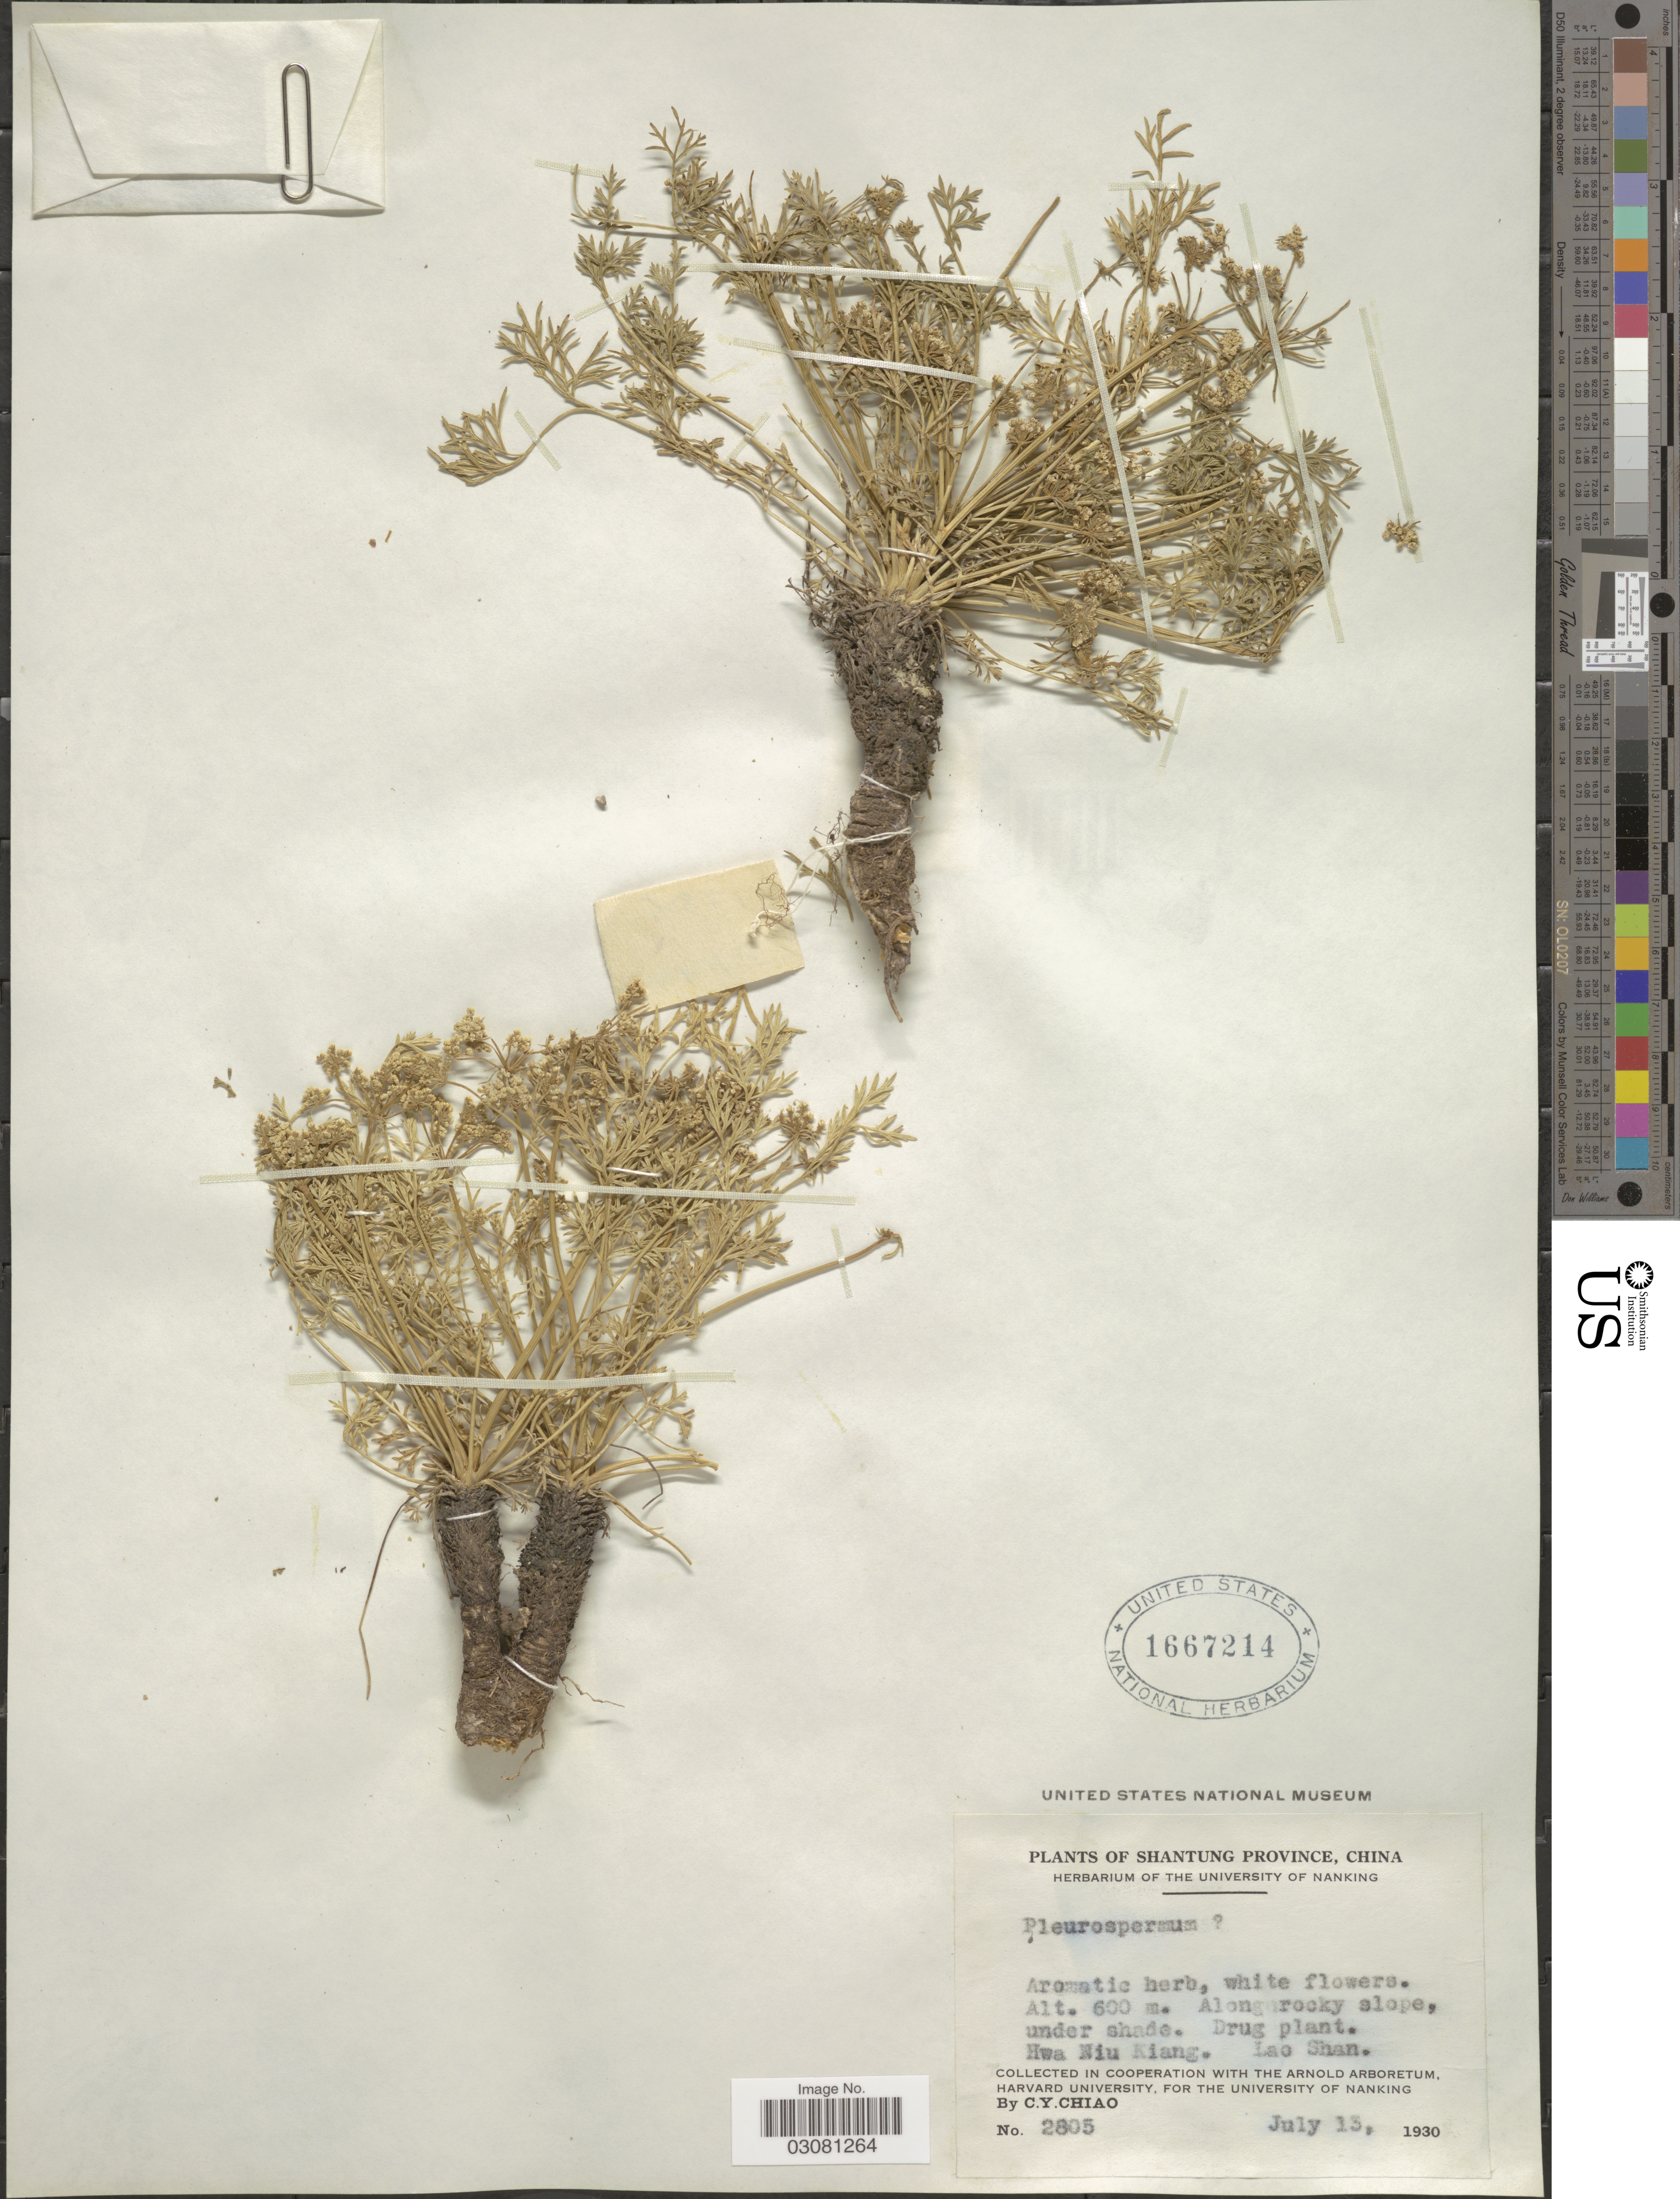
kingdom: Plantae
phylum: Tracheophyta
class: Magnoliopsida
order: Apiales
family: Apiaceae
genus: Pleurospermum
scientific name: Pleurospermum sp.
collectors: C. Y. Chiao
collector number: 2805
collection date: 1930-07-13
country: China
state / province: Shandong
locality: Shantung Province. Hwa Niu Kiang. Lao Shan.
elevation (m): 600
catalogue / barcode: US 1667214